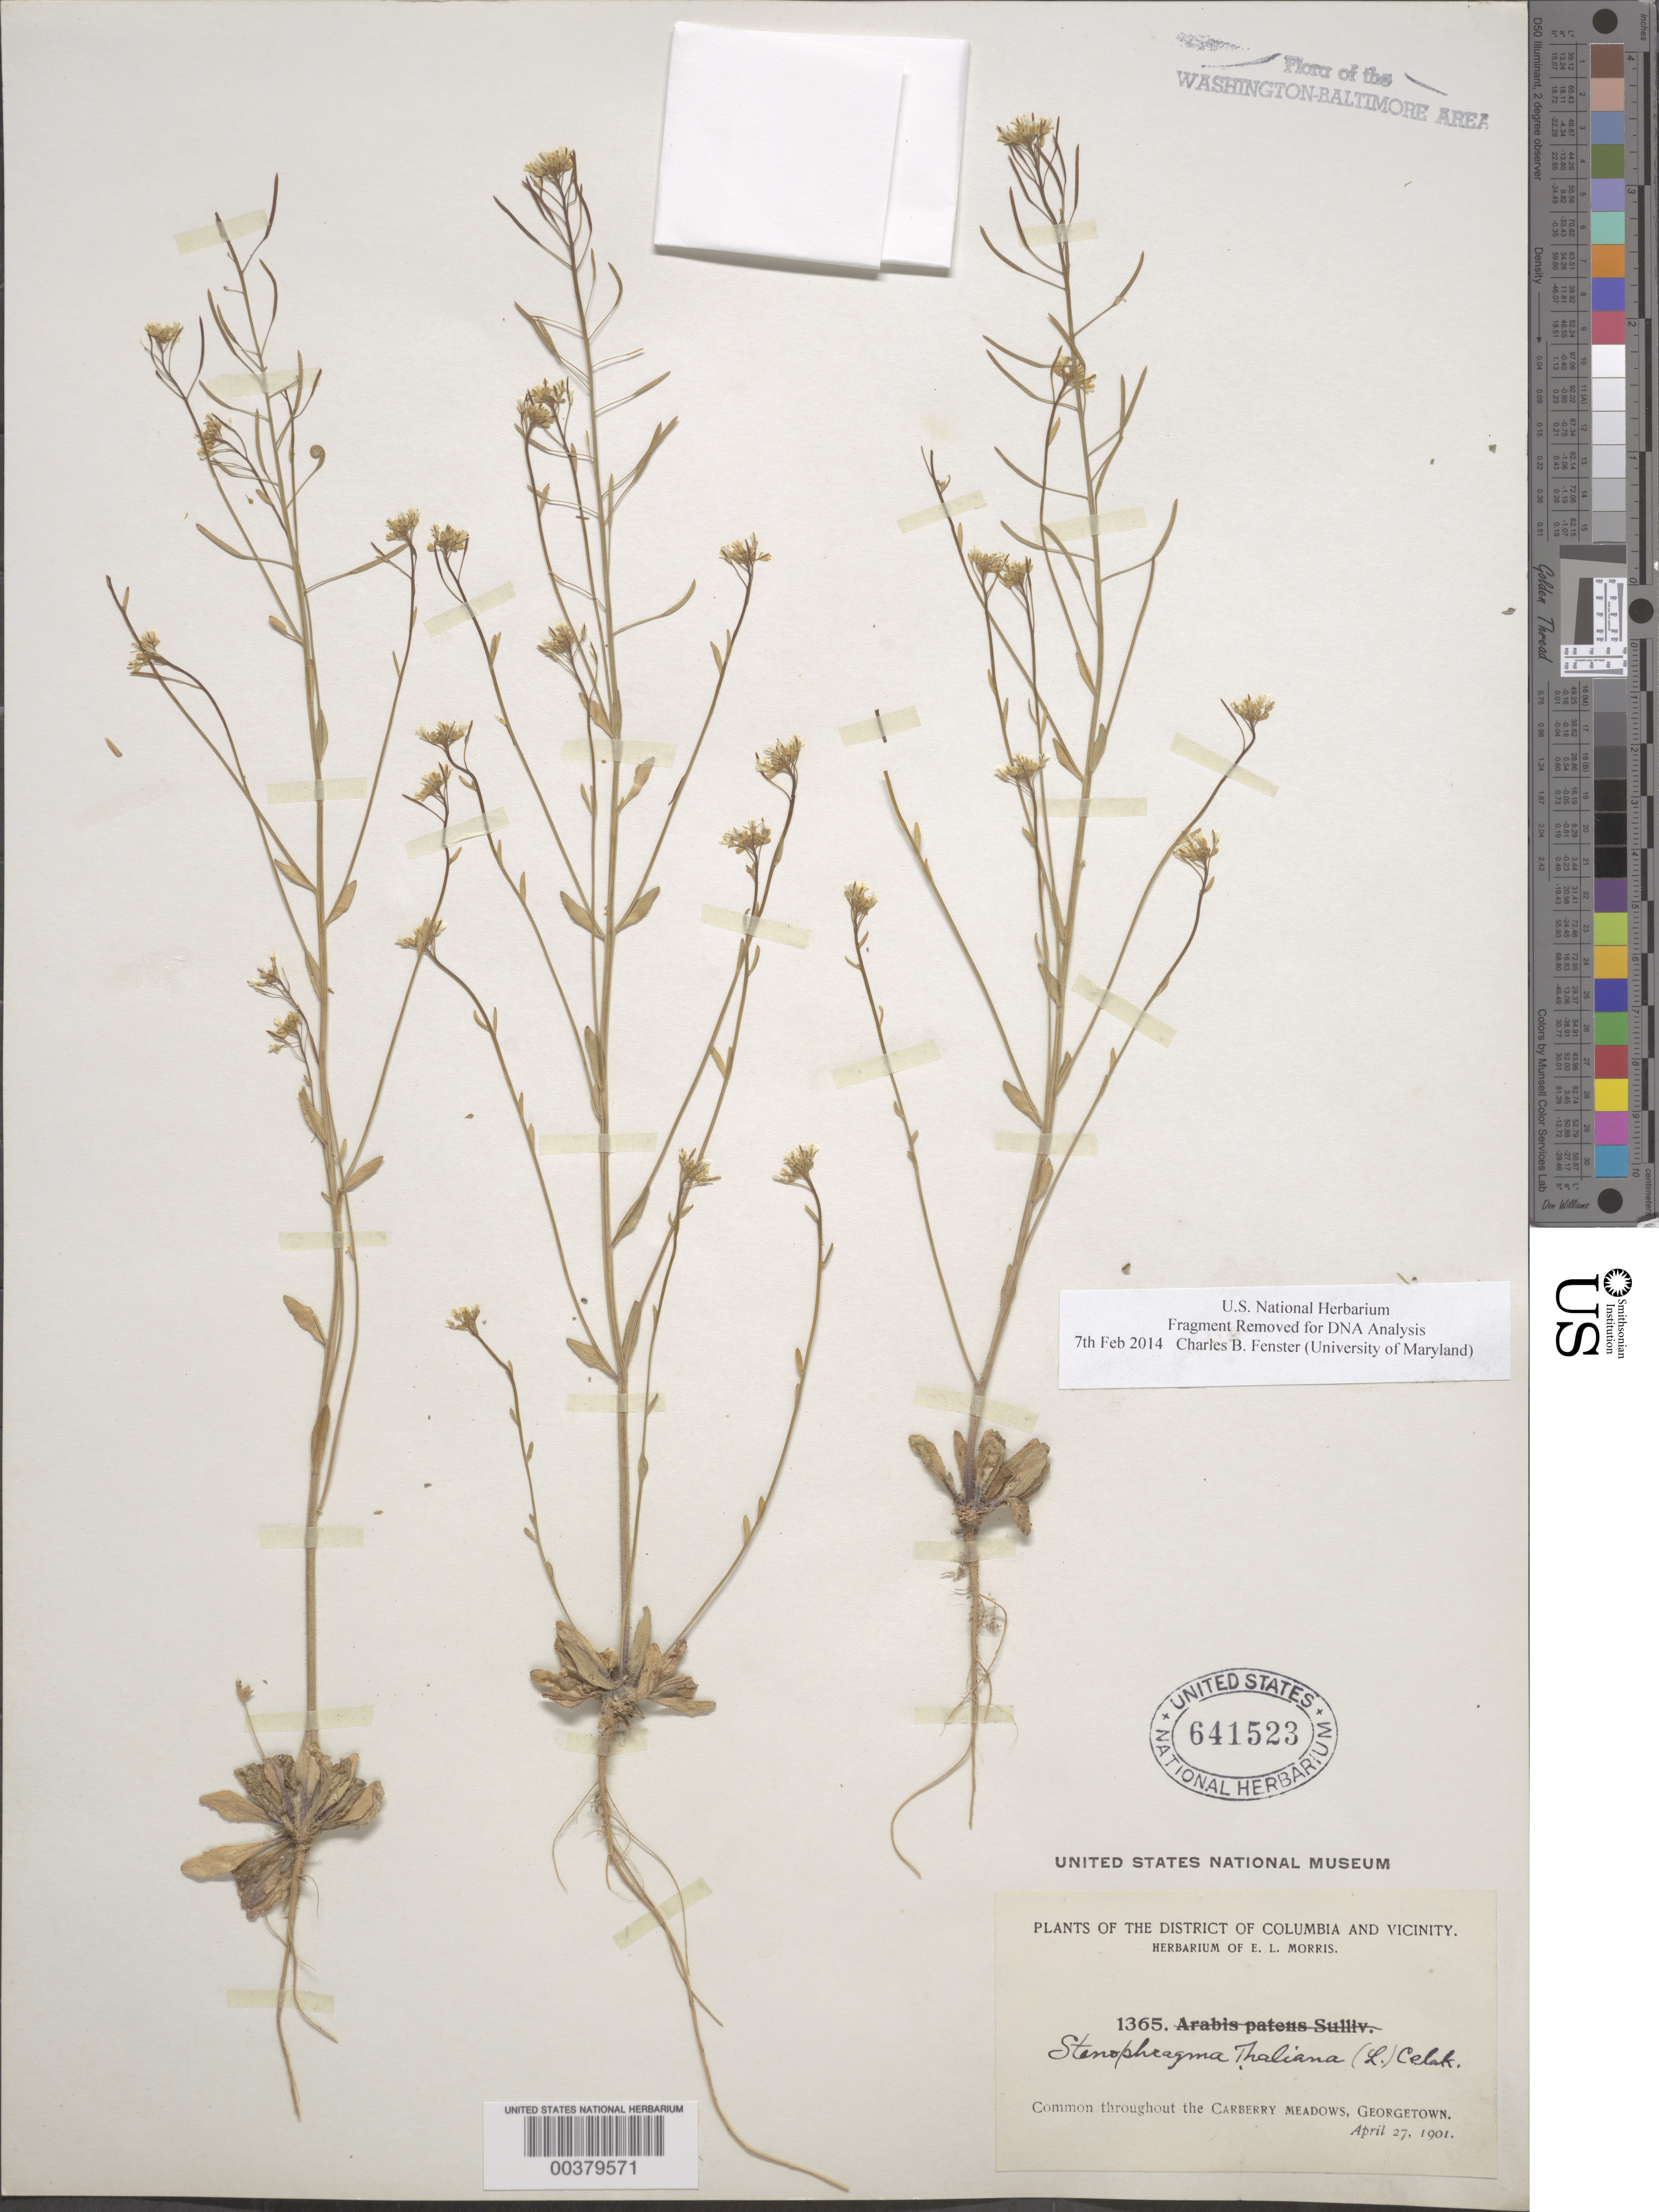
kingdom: Plantae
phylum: Tracheophyta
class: Magnoliopsida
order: Brassicales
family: Brassicaceae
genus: Arabidopsis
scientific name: Arabidopsis thaliana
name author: (L.) Heynh.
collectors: E. L. Morris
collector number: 1365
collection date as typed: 27 Apr 1901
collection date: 1901-04-27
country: United States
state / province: District of Columbia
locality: Carberry meadows, Georgetown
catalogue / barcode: US 641523